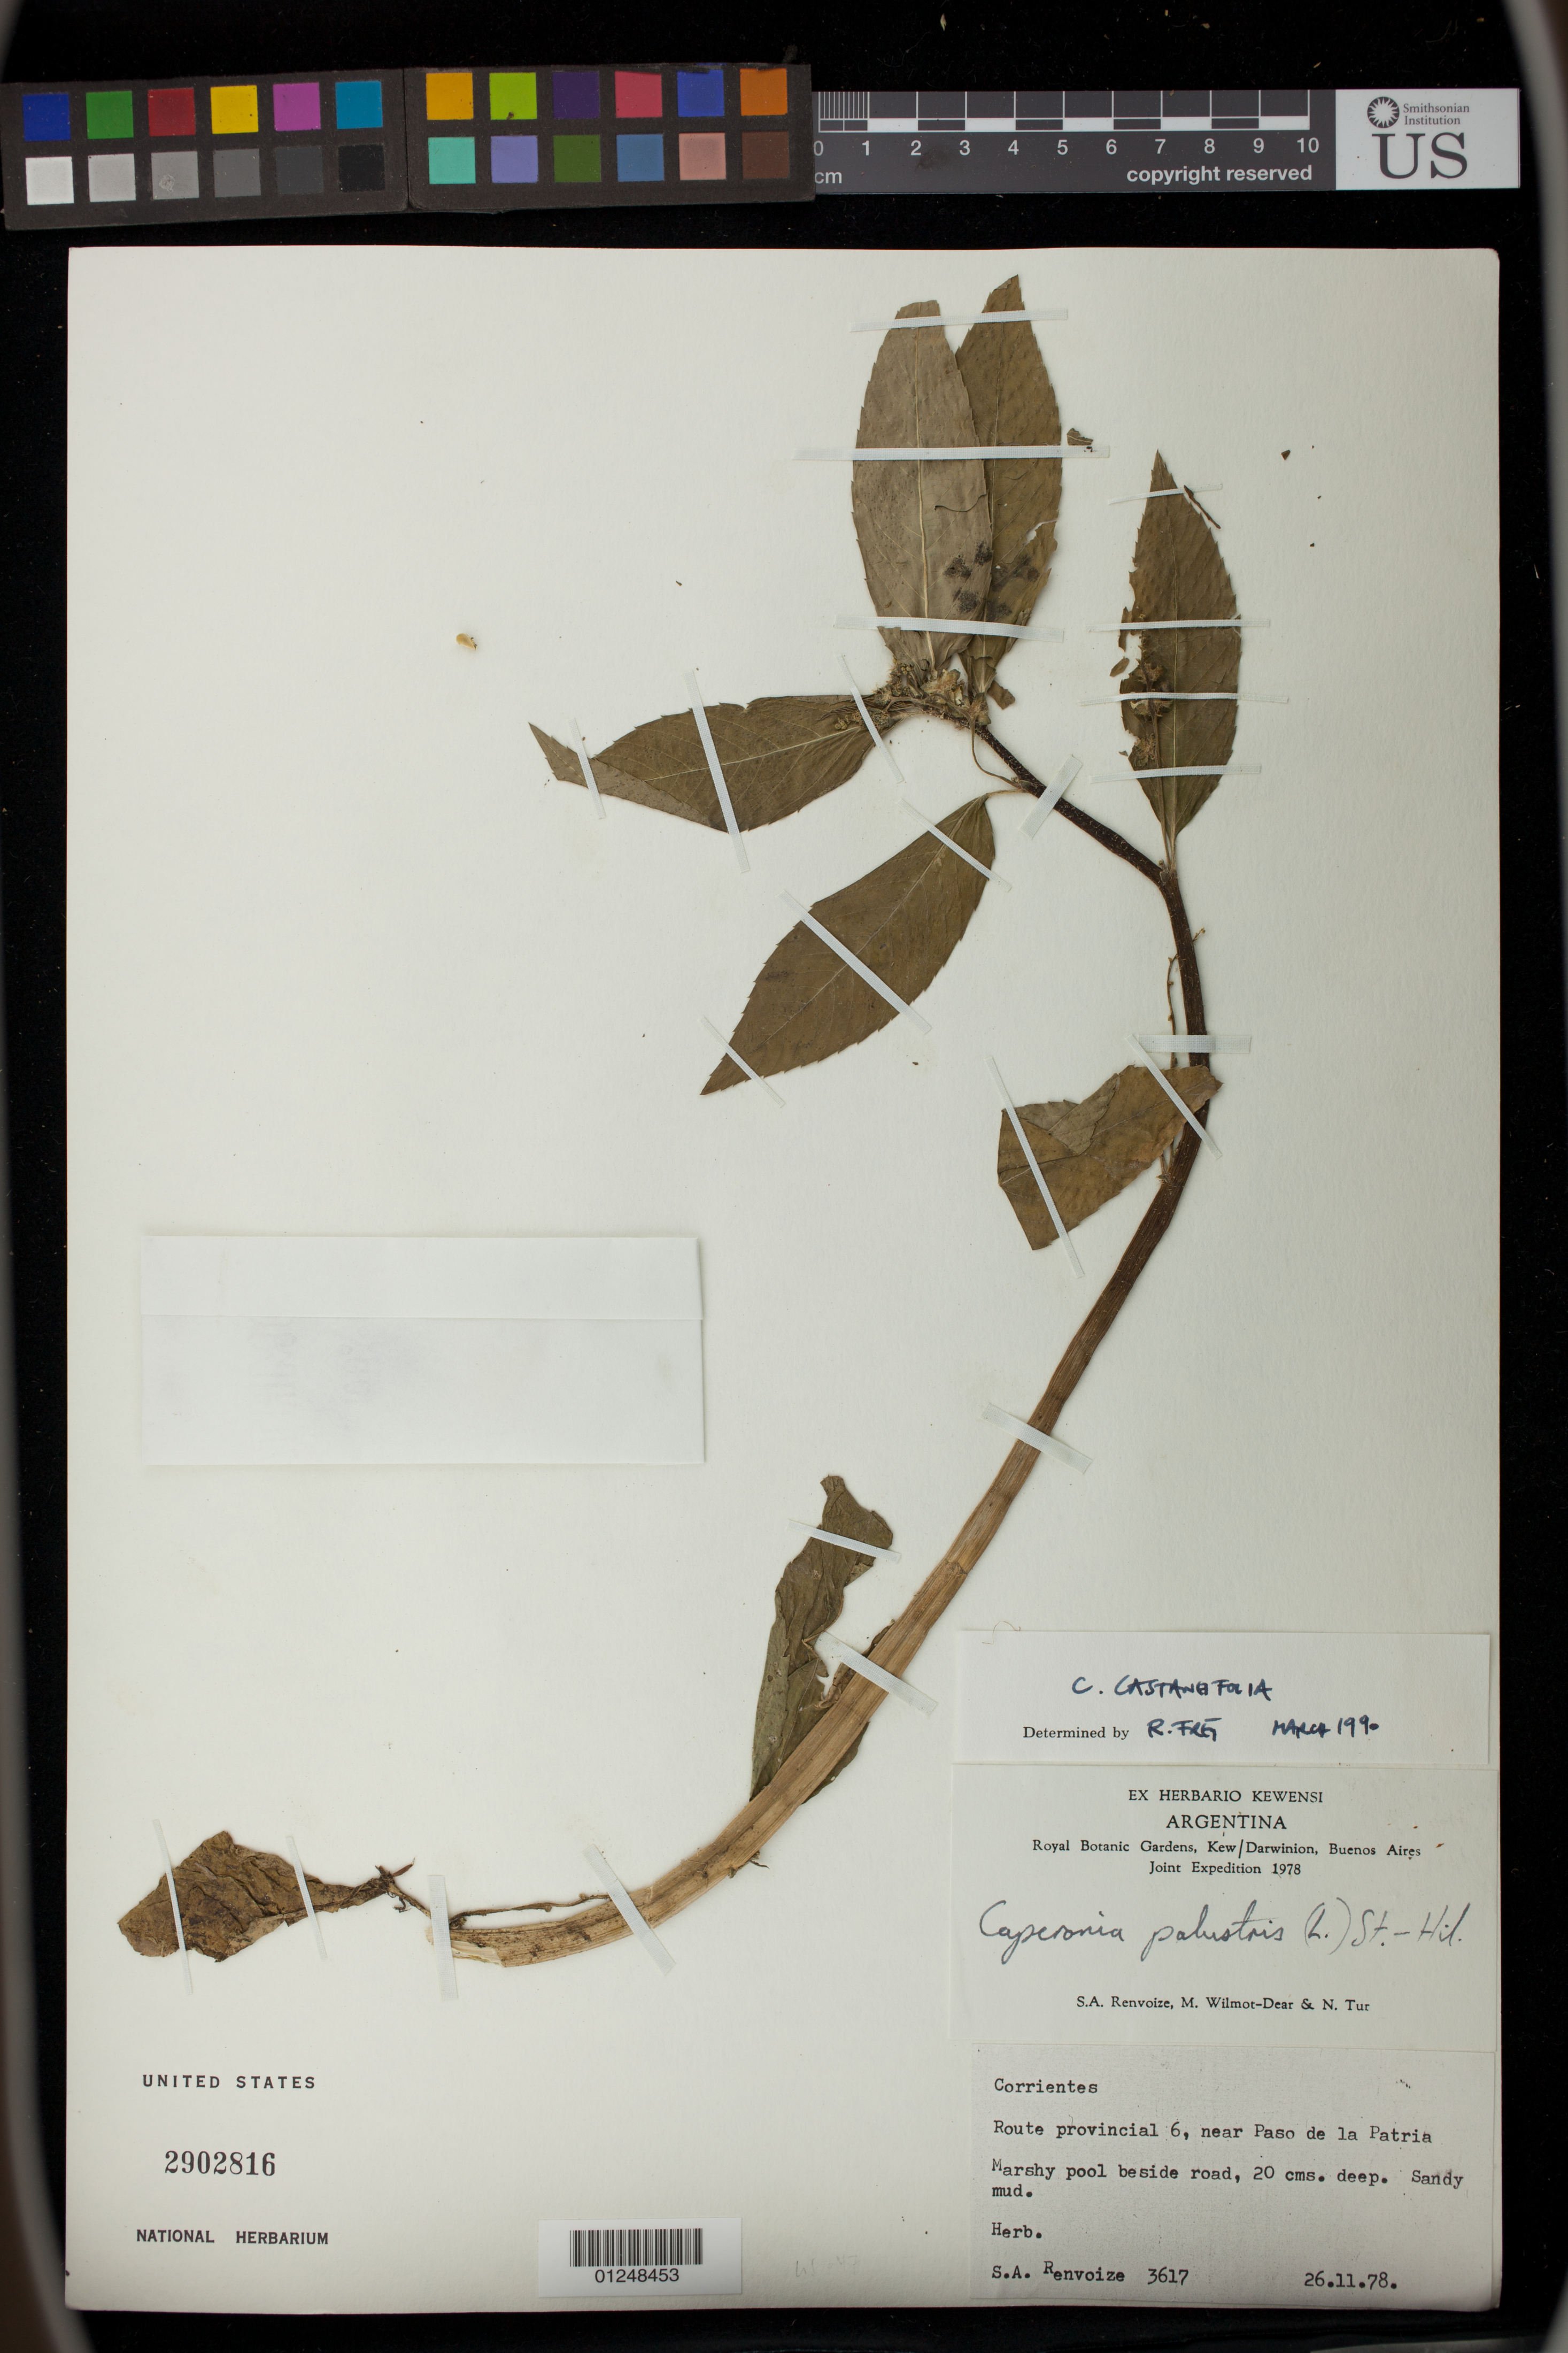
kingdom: Plantae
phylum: Tracheophyta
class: Magnoliopsida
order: Malpighiales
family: Euphorbiaceae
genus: Caperonia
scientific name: Caperonia castaneifolia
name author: (L.) A. St.-Hil.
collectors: S. A. Renvoize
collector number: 3617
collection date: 1978-11-26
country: Argentina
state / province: Corrientes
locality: Marshy pool beside road,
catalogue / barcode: US 2902816